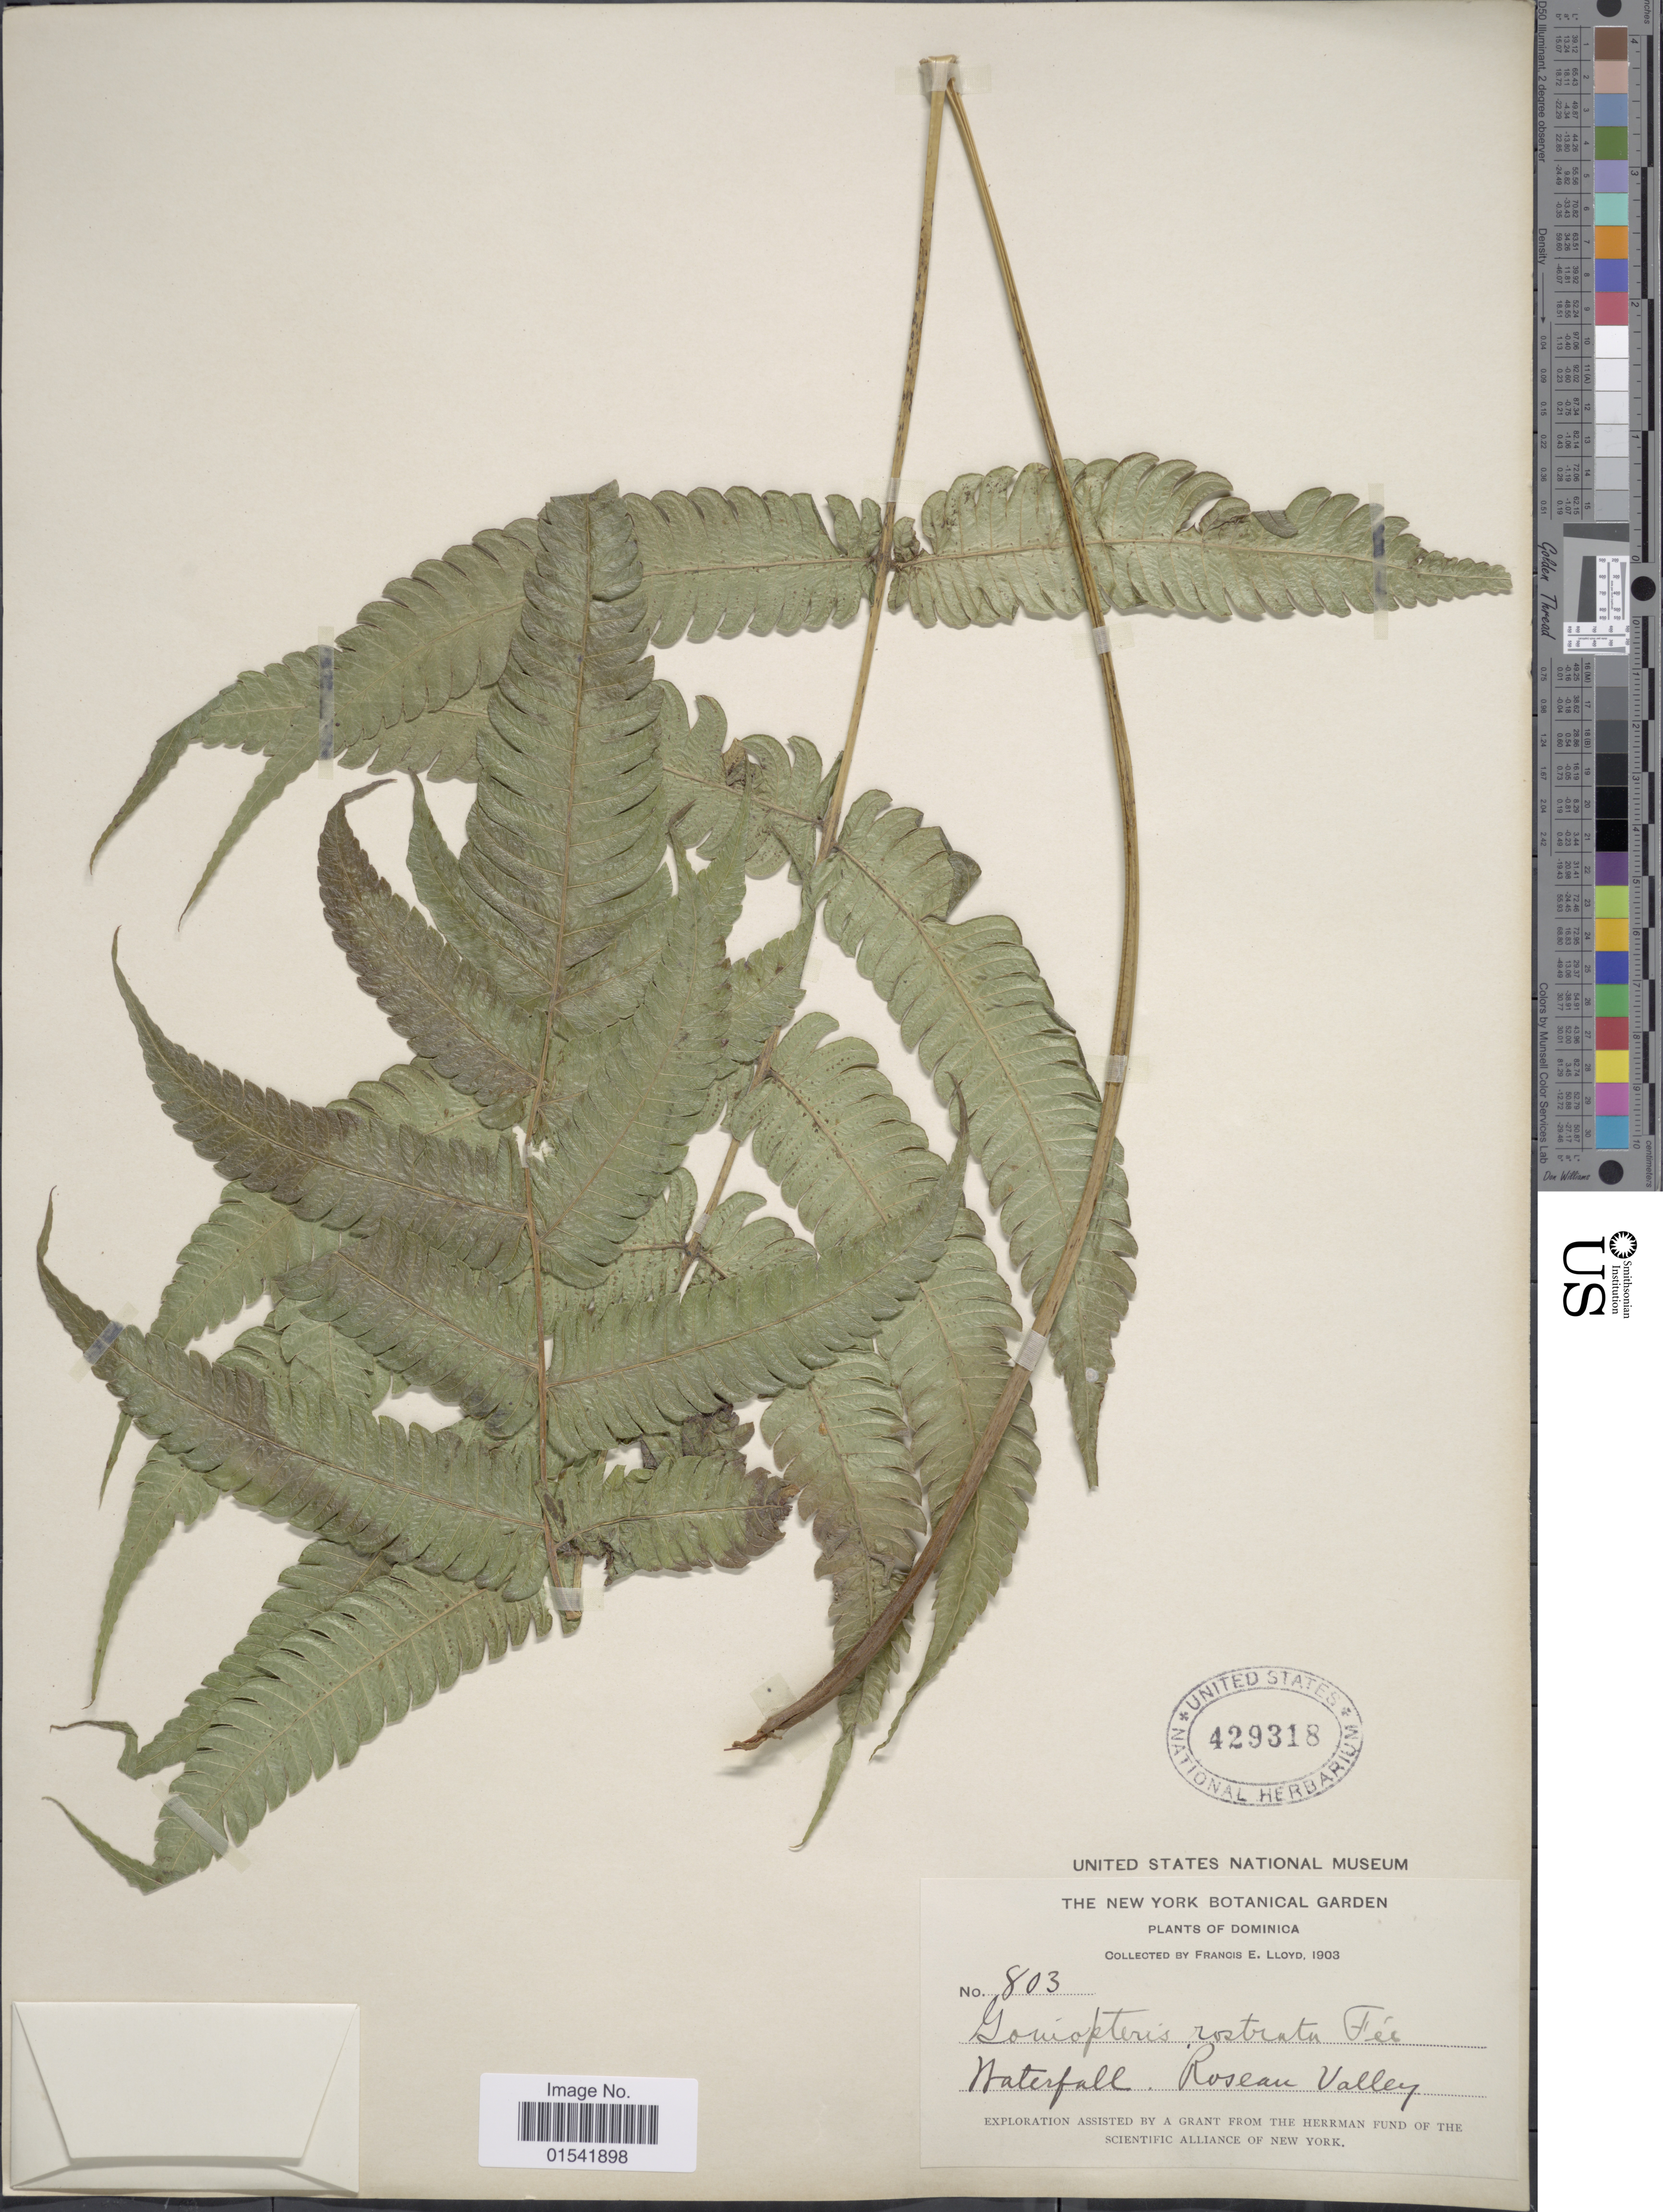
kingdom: Plantae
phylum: Tracheophyta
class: Polypodiopsida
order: Polypodiales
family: Thelypteridaceae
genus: Steiropteris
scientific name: Steiropteris glandulosa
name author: (Hook. f.) Pic. Serm.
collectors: Lloyd, C. E.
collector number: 803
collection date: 1903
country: Dominica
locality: Waterfall, Roseay Valley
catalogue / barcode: US 429318